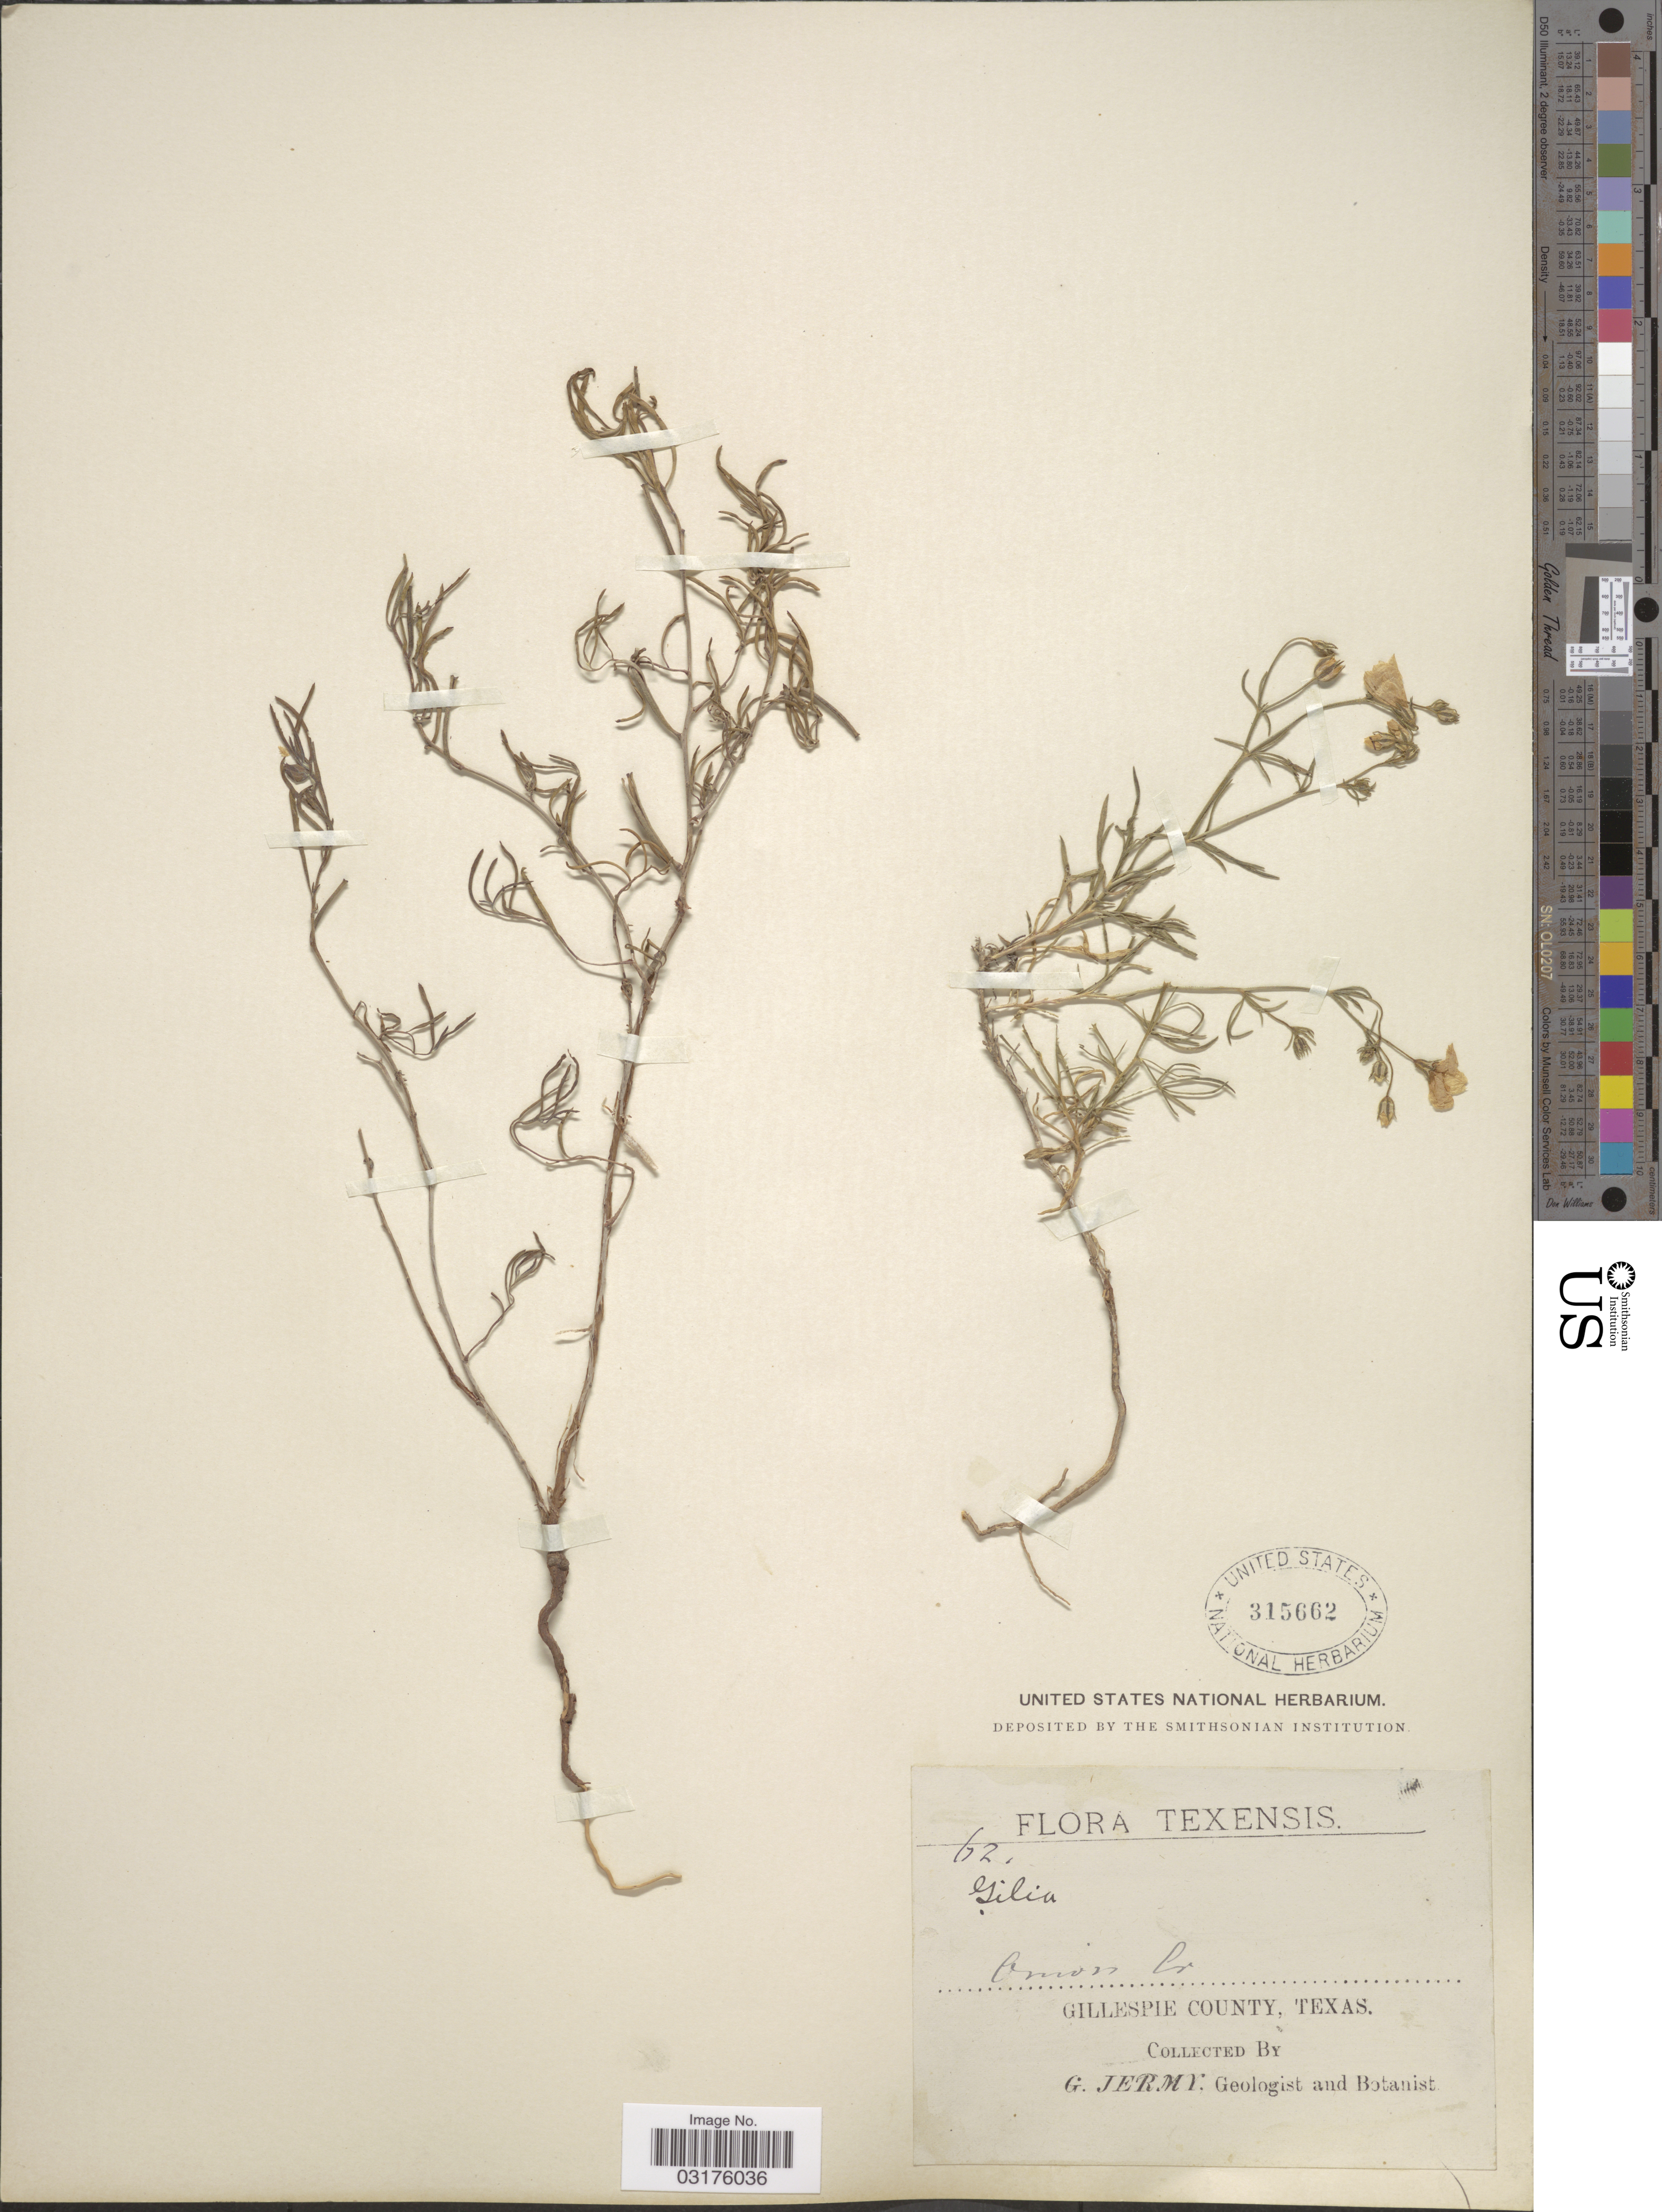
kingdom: Plantae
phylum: Tracheophyta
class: Magnoliopsida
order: Ericales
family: Polemoniaceae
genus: Giliastrum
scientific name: Giliastrum acerosum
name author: (A. Gray) Rydb.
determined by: Strong, Mark T., (BOT), Smithsonian Institution - National Museum of Natural History (UNITED STATES)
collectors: G. Jermy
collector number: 62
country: United States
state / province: Texas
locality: Onion Cr., Gillespie County.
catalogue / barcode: US 315662